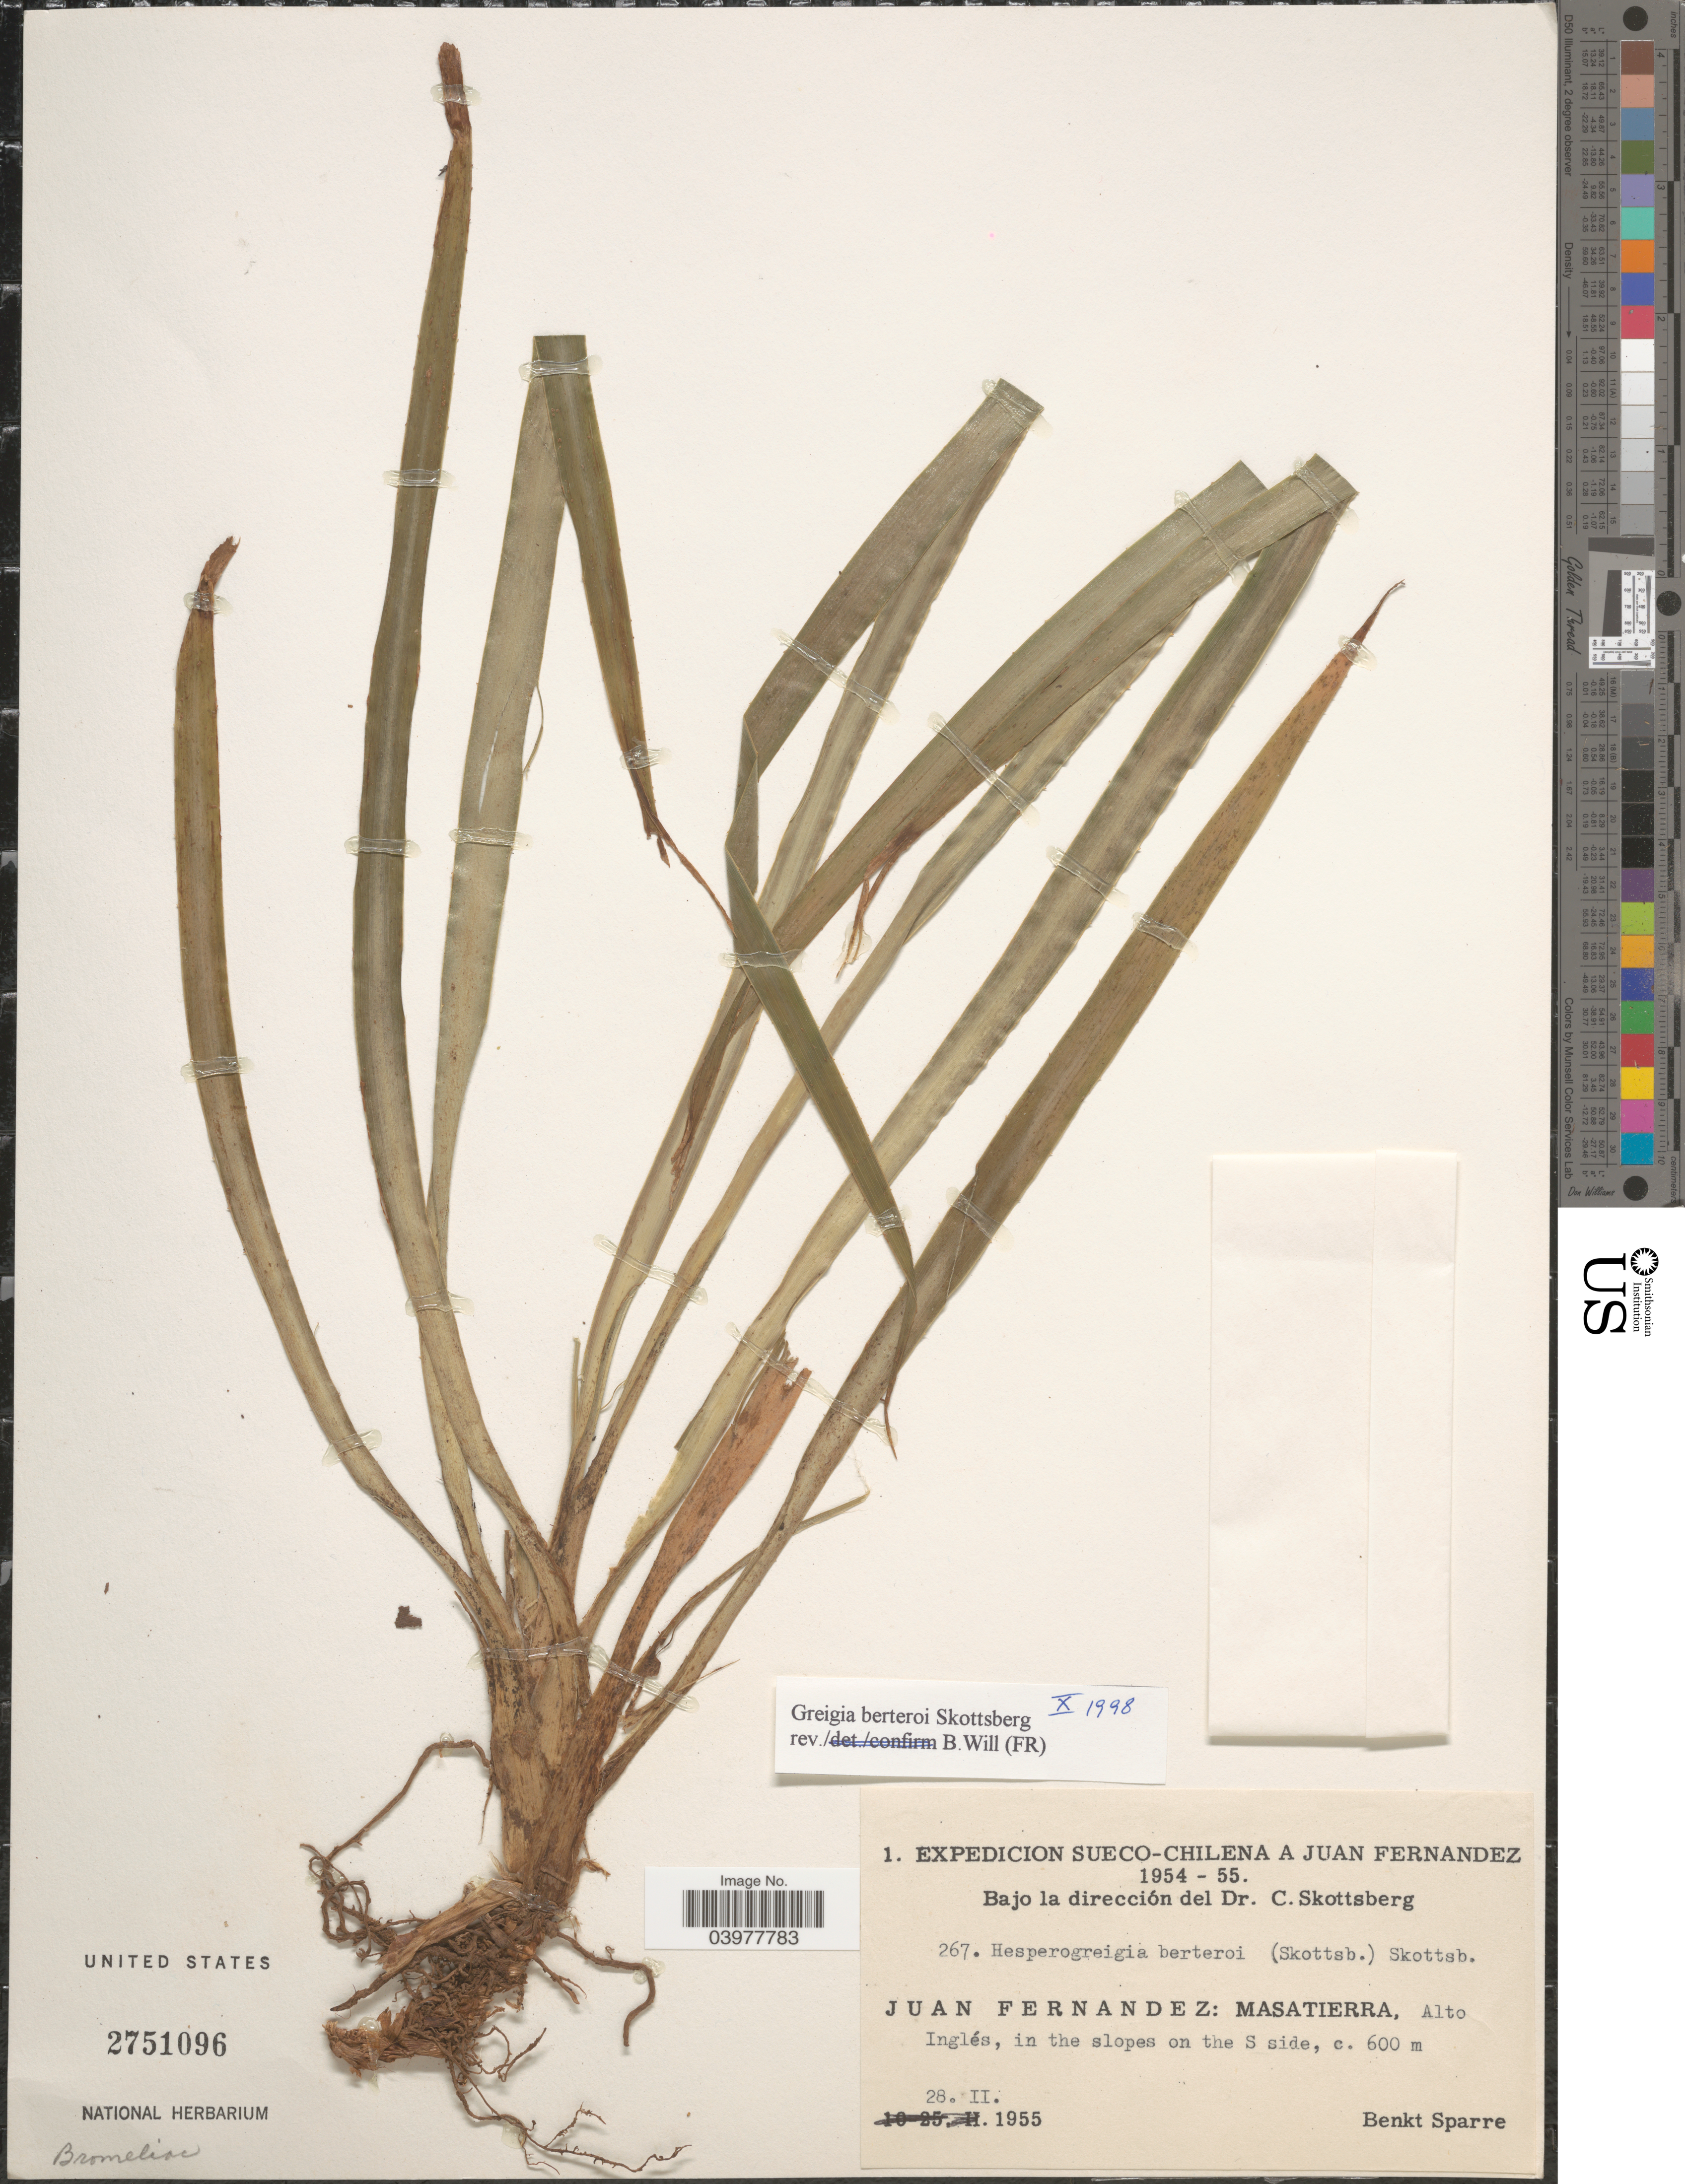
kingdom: Plantae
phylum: Tracheophyta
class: Liliopsida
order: Poales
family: Bromeliaceae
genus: Greigia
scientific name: Greigia berteroi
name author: Skottsb.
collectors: B. Sparre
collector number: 267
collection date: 1955-02-28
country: Chile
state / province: Valparaíso (V)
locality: Juan Fernandez: Masatierra, Alto Inglés, in the slopes on the S side.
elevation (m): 600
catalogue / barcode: US 2751096